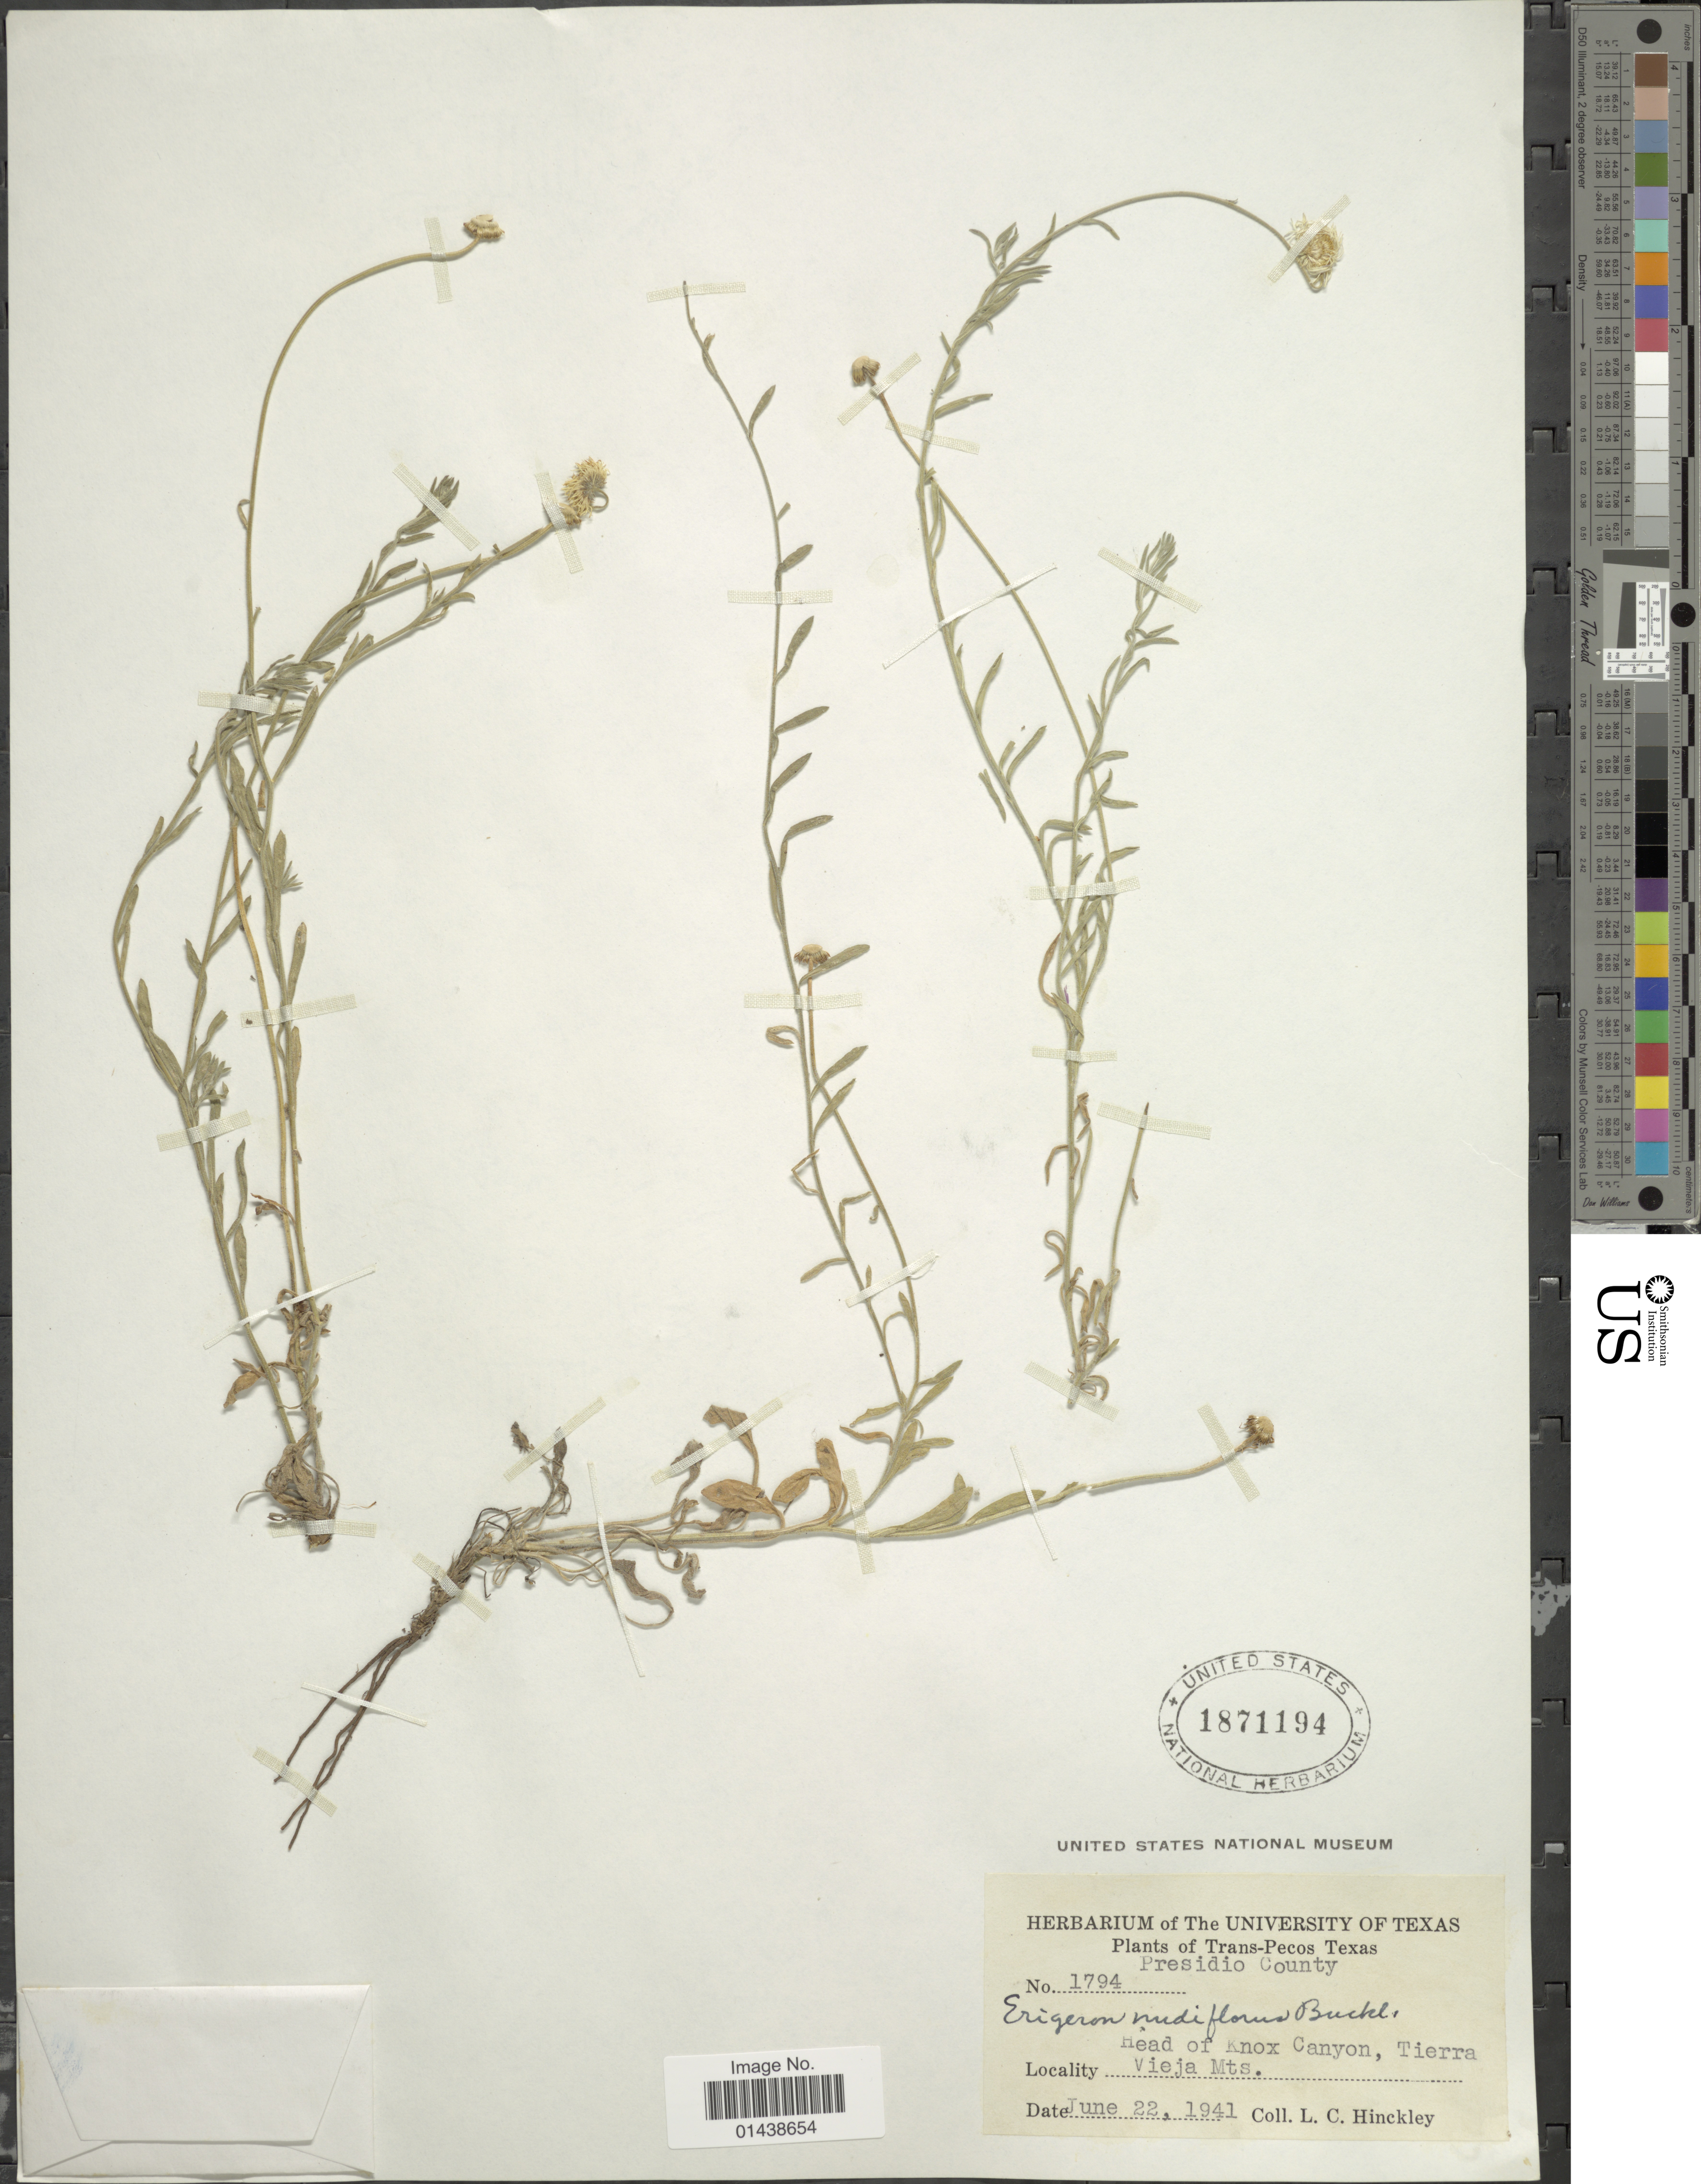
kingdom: Plantae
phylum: Tracheophyta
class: Magnoliopsida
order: Asterales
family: Asteraceae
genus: Erigeron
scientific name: Erigeron nudiflorus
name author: Buckley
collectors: L. Hinckley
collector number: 1794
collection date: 1941-06-22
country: United States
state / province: Texas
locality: Trans-Pecos. Presidio County. Head of Knox Canyon, Tierra Vieja Mts.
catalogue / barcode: US 1871194